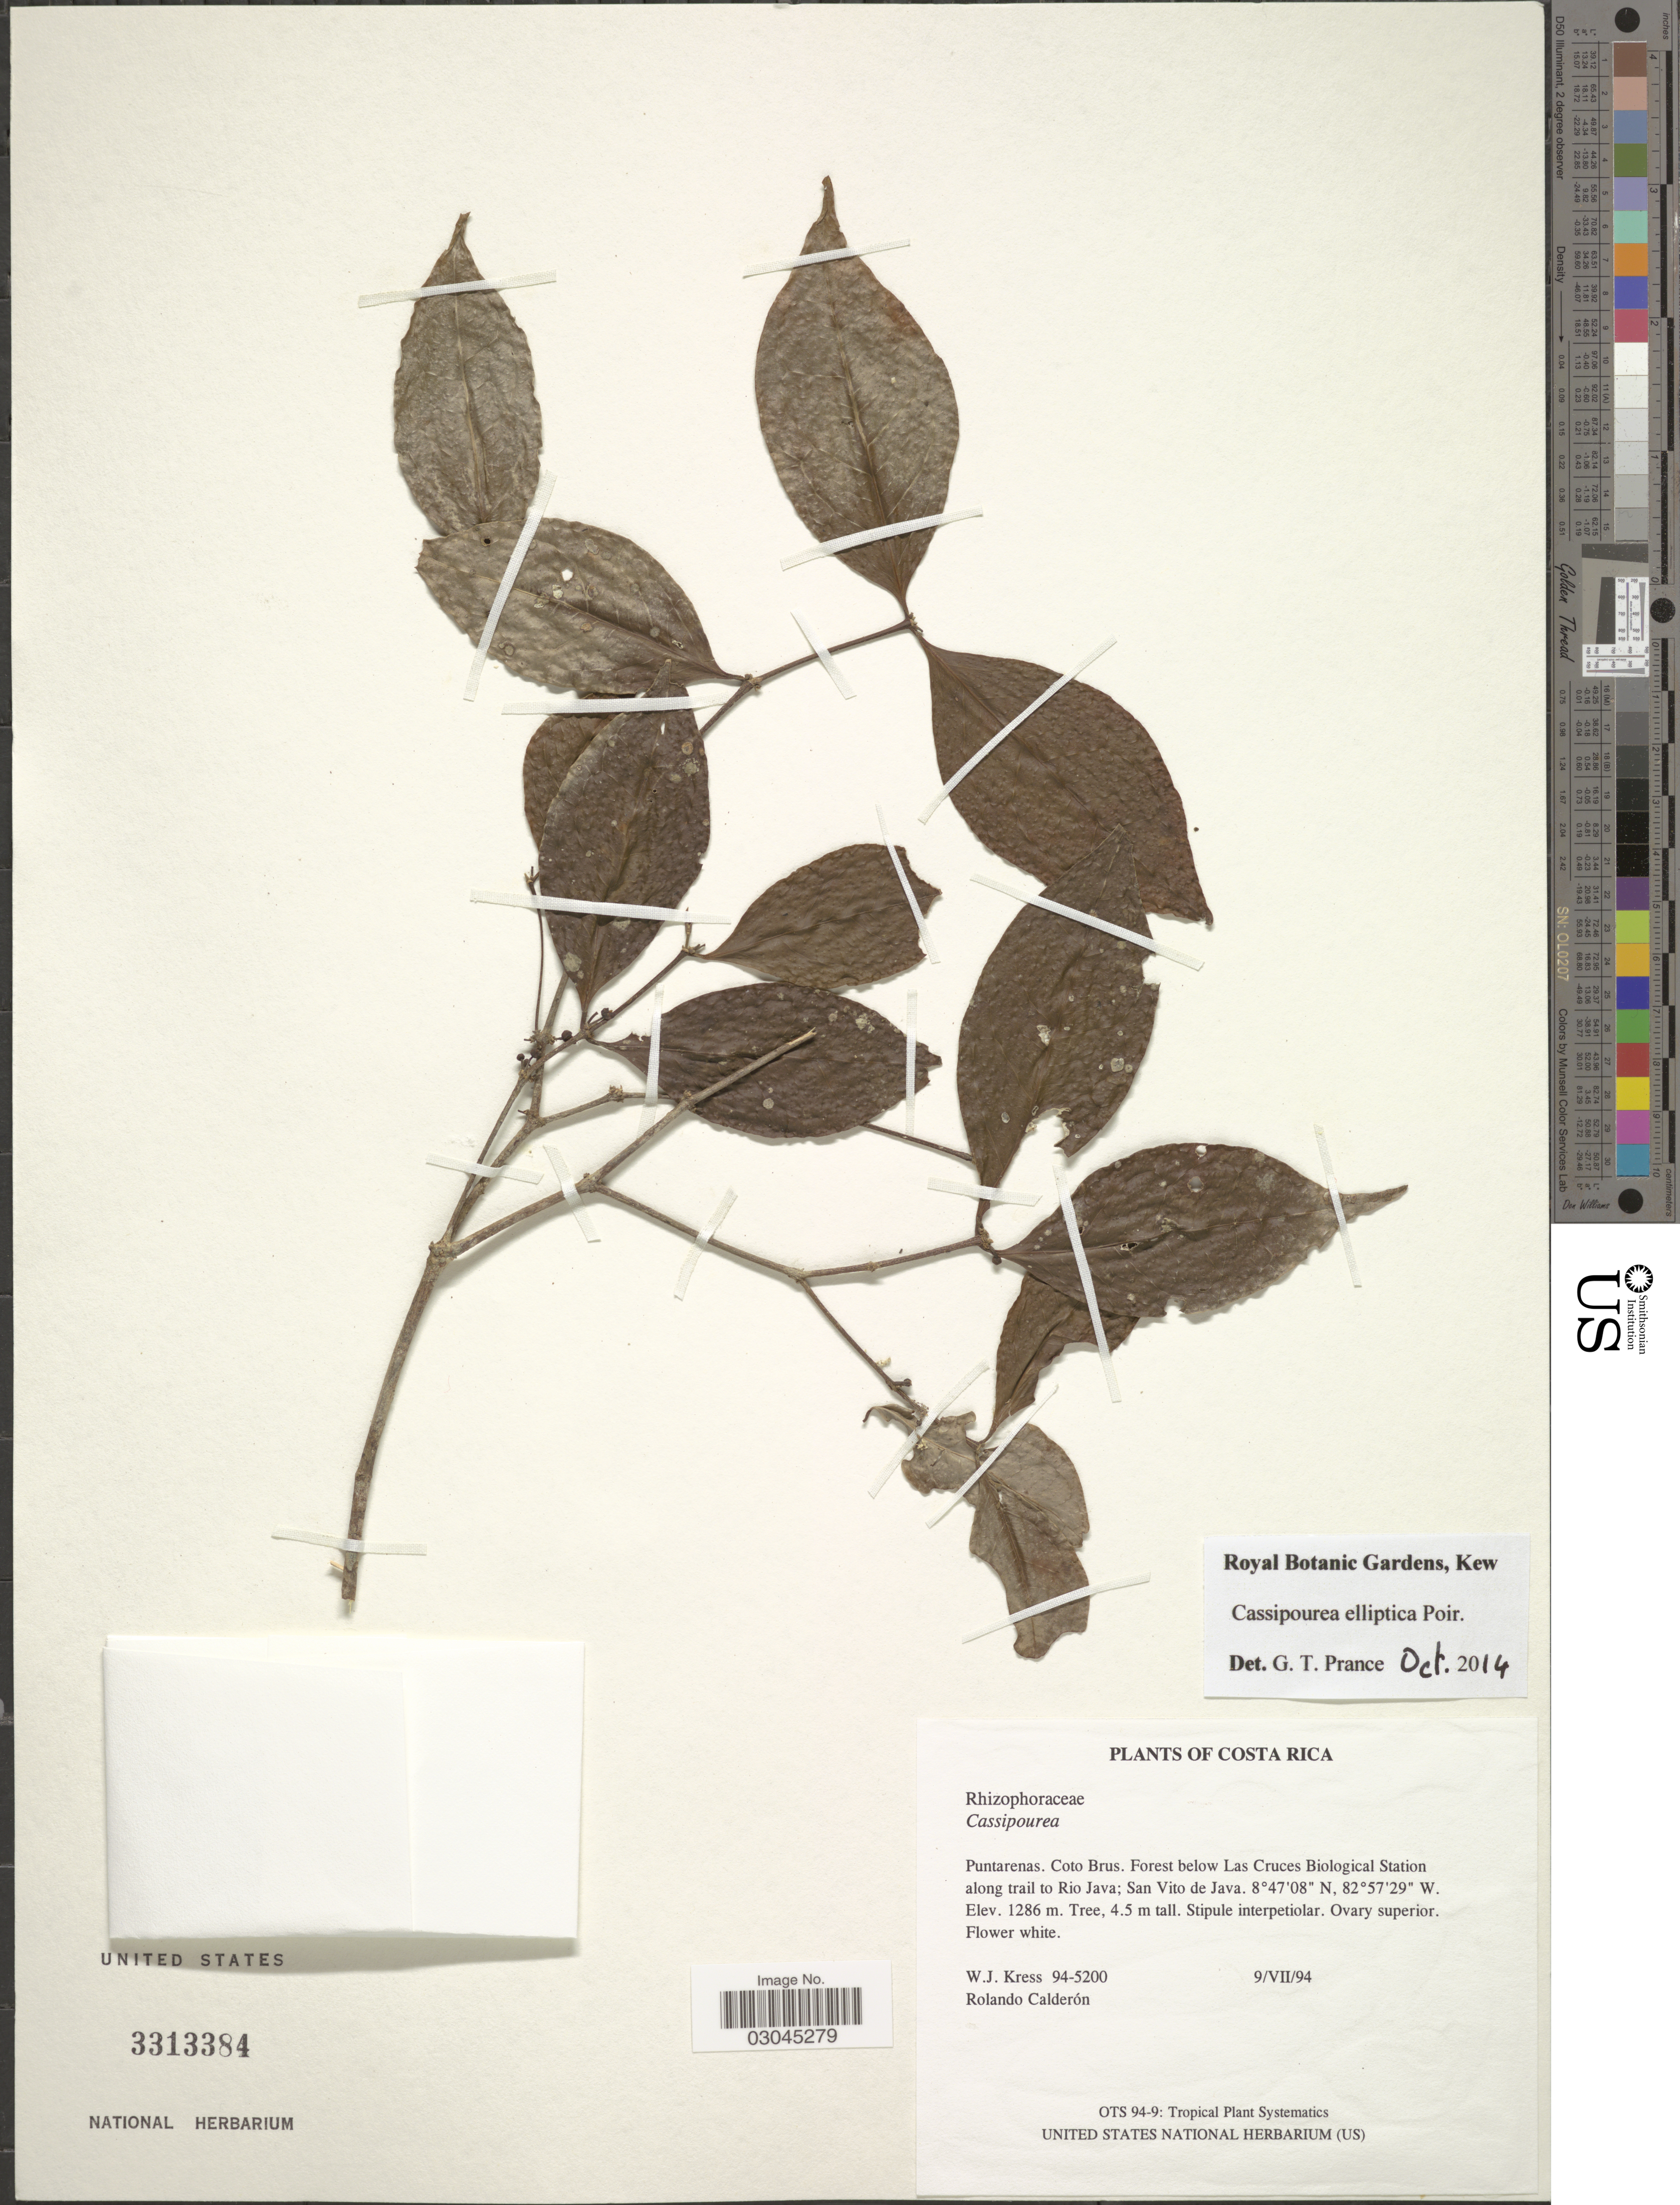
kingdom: Plantae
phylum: Tracheophyta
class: Magnoliopsida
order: Malpighiales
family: Rhizophoraceae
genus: Cassipourea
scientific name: Cassipourea elliptica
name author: (Sw.) Poir.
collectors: W. J. Kress & R. Calderon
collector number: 94-5200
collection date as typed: Transcribed d/m/y: 9/7/94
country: Costa Rica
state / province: Puntarenas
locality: Coto Brus. Forest below Las Cruces Biological Station along trail to Rio Java; San Vito de Java.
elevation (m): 1286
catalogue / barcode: US 3313384